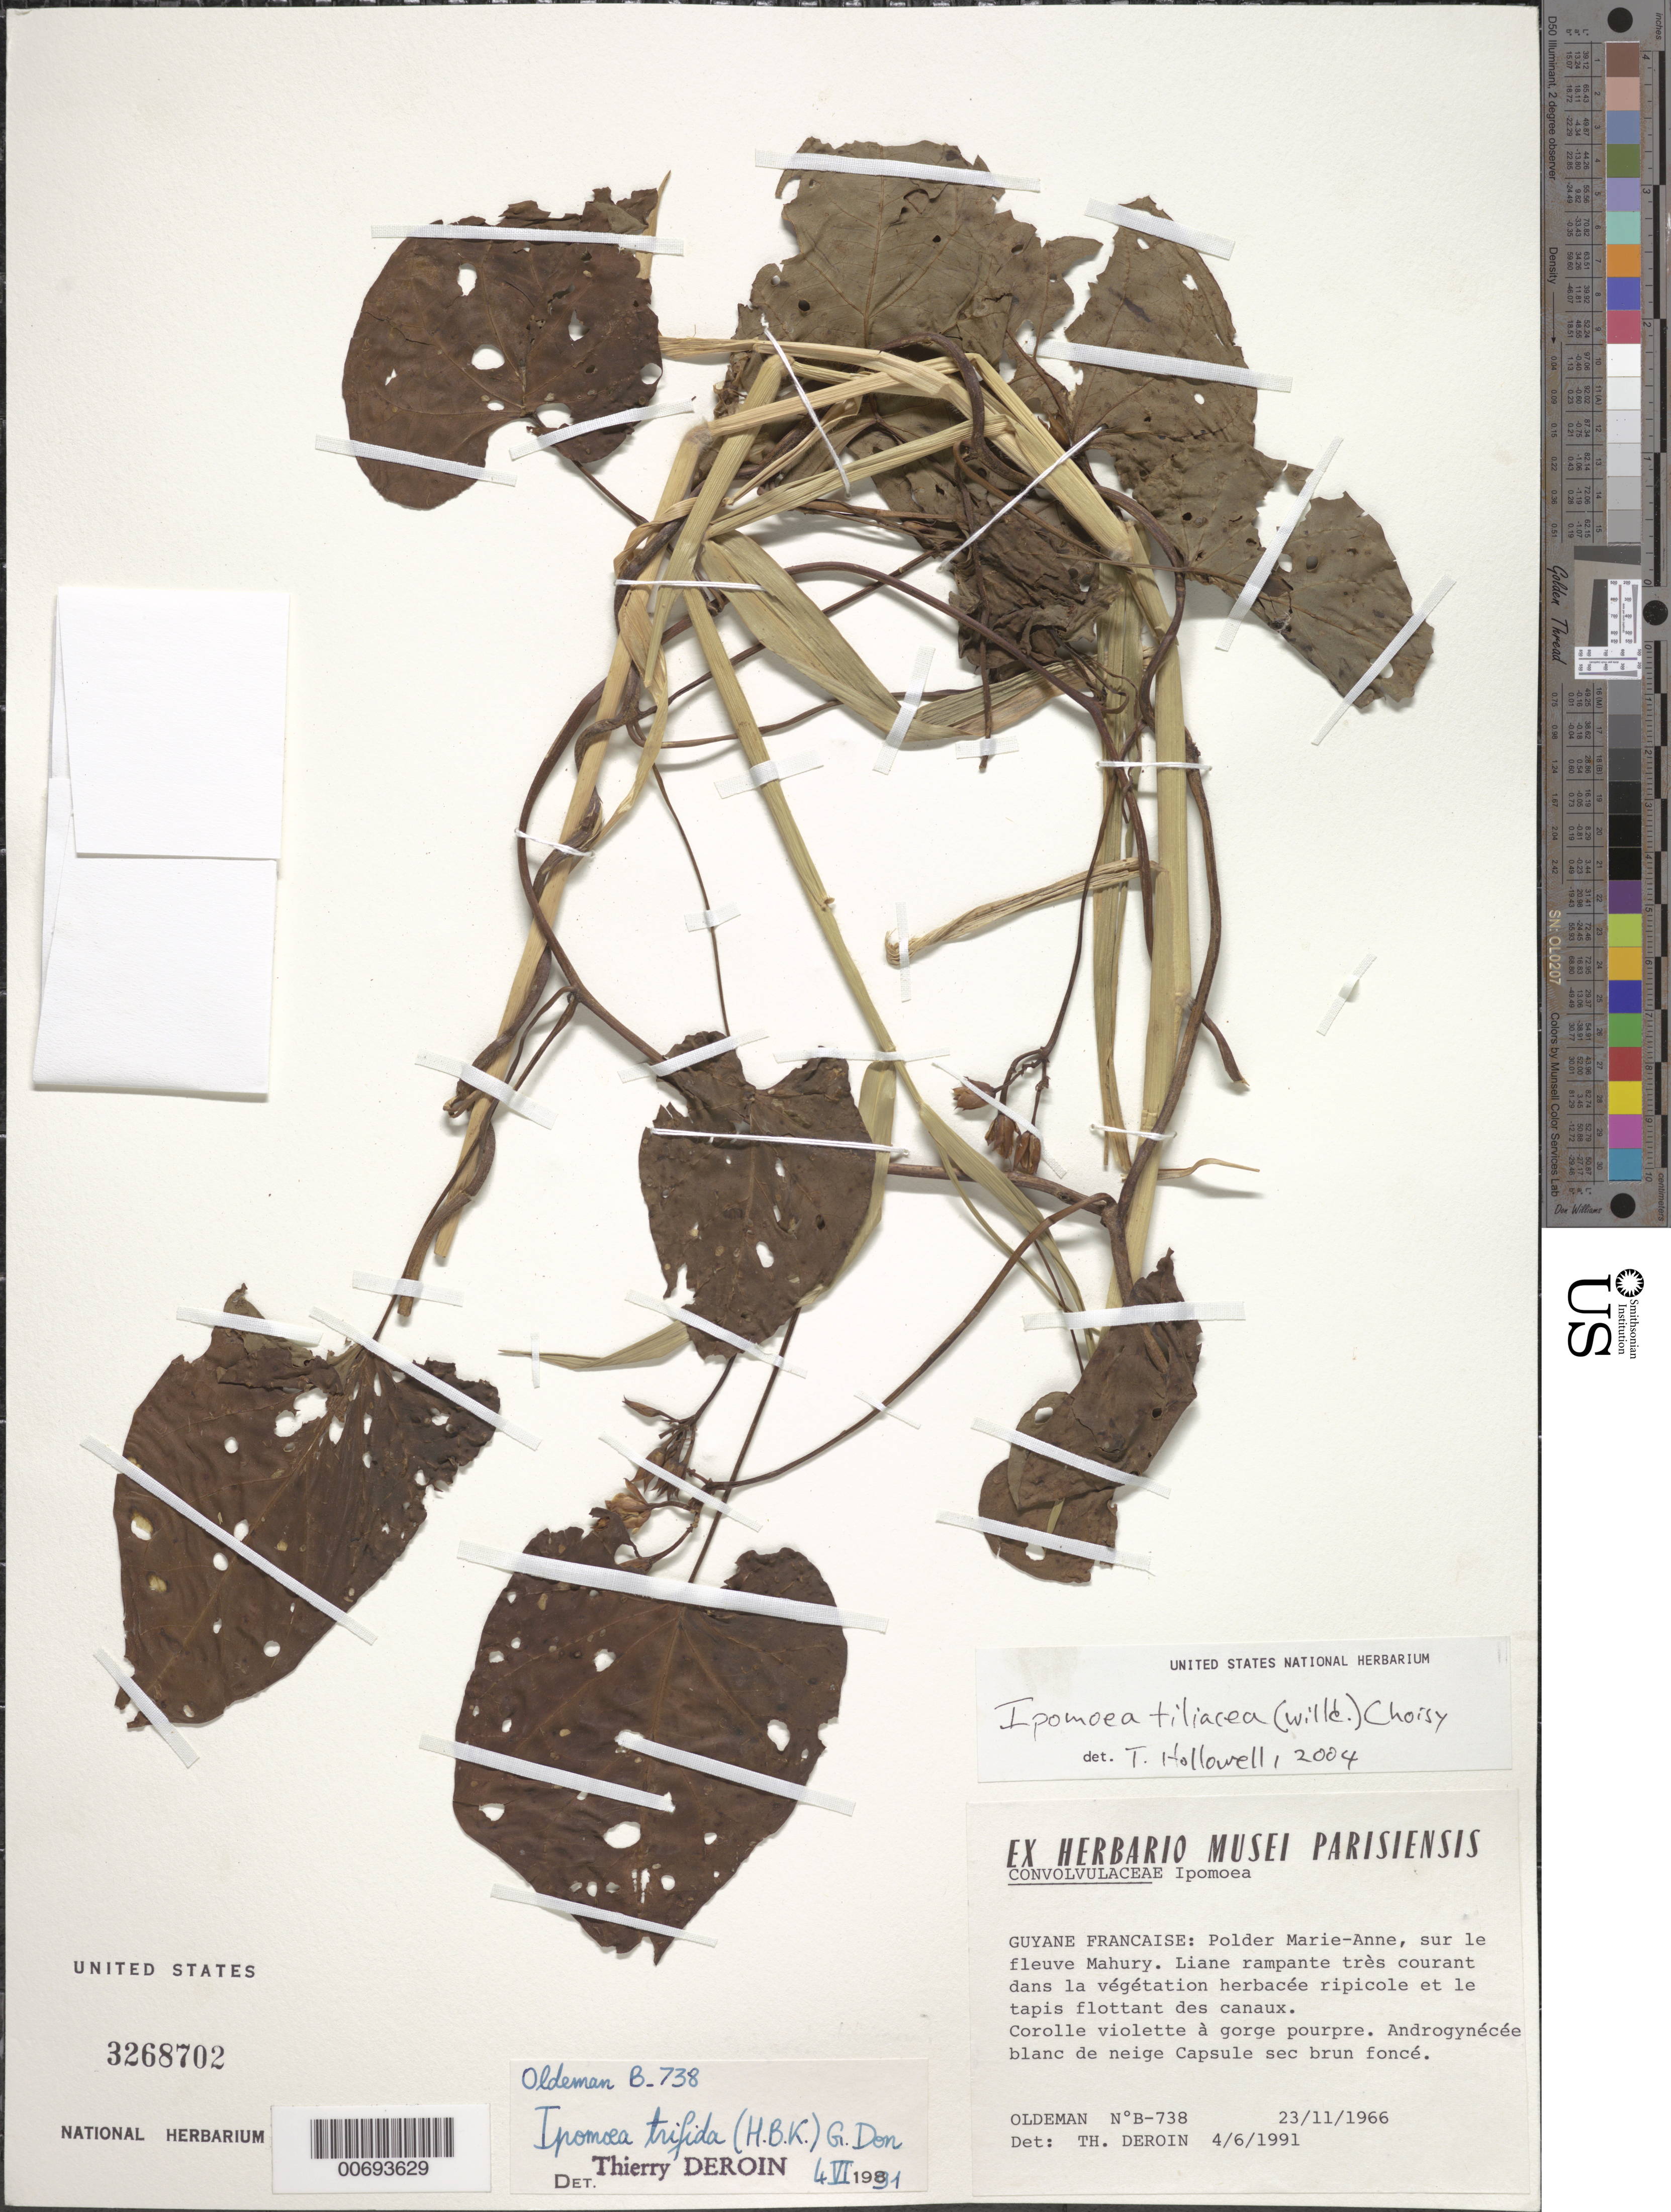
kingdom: Plantae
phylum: Tracheophyta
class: Magnoliopsida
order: Solanales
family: Convolvulaceae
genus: Ipomoea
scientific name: Ipomoea tiliacea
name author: (Willd.) Choisy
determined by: Hollowell, T. H., (BOT), Smithsonian Institution - National Museum of Natural History (UNITED STATES)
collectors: R. Oldeman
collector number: B 738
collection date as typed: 23-Nov-66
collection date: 1966-11-23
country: French Guiana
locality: Polder Marie-Anne, sur le fleuve Mahury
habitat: Dans la vegetation herbacée ripicole et le tapis flottant des canaux.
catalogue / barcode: US 3268702